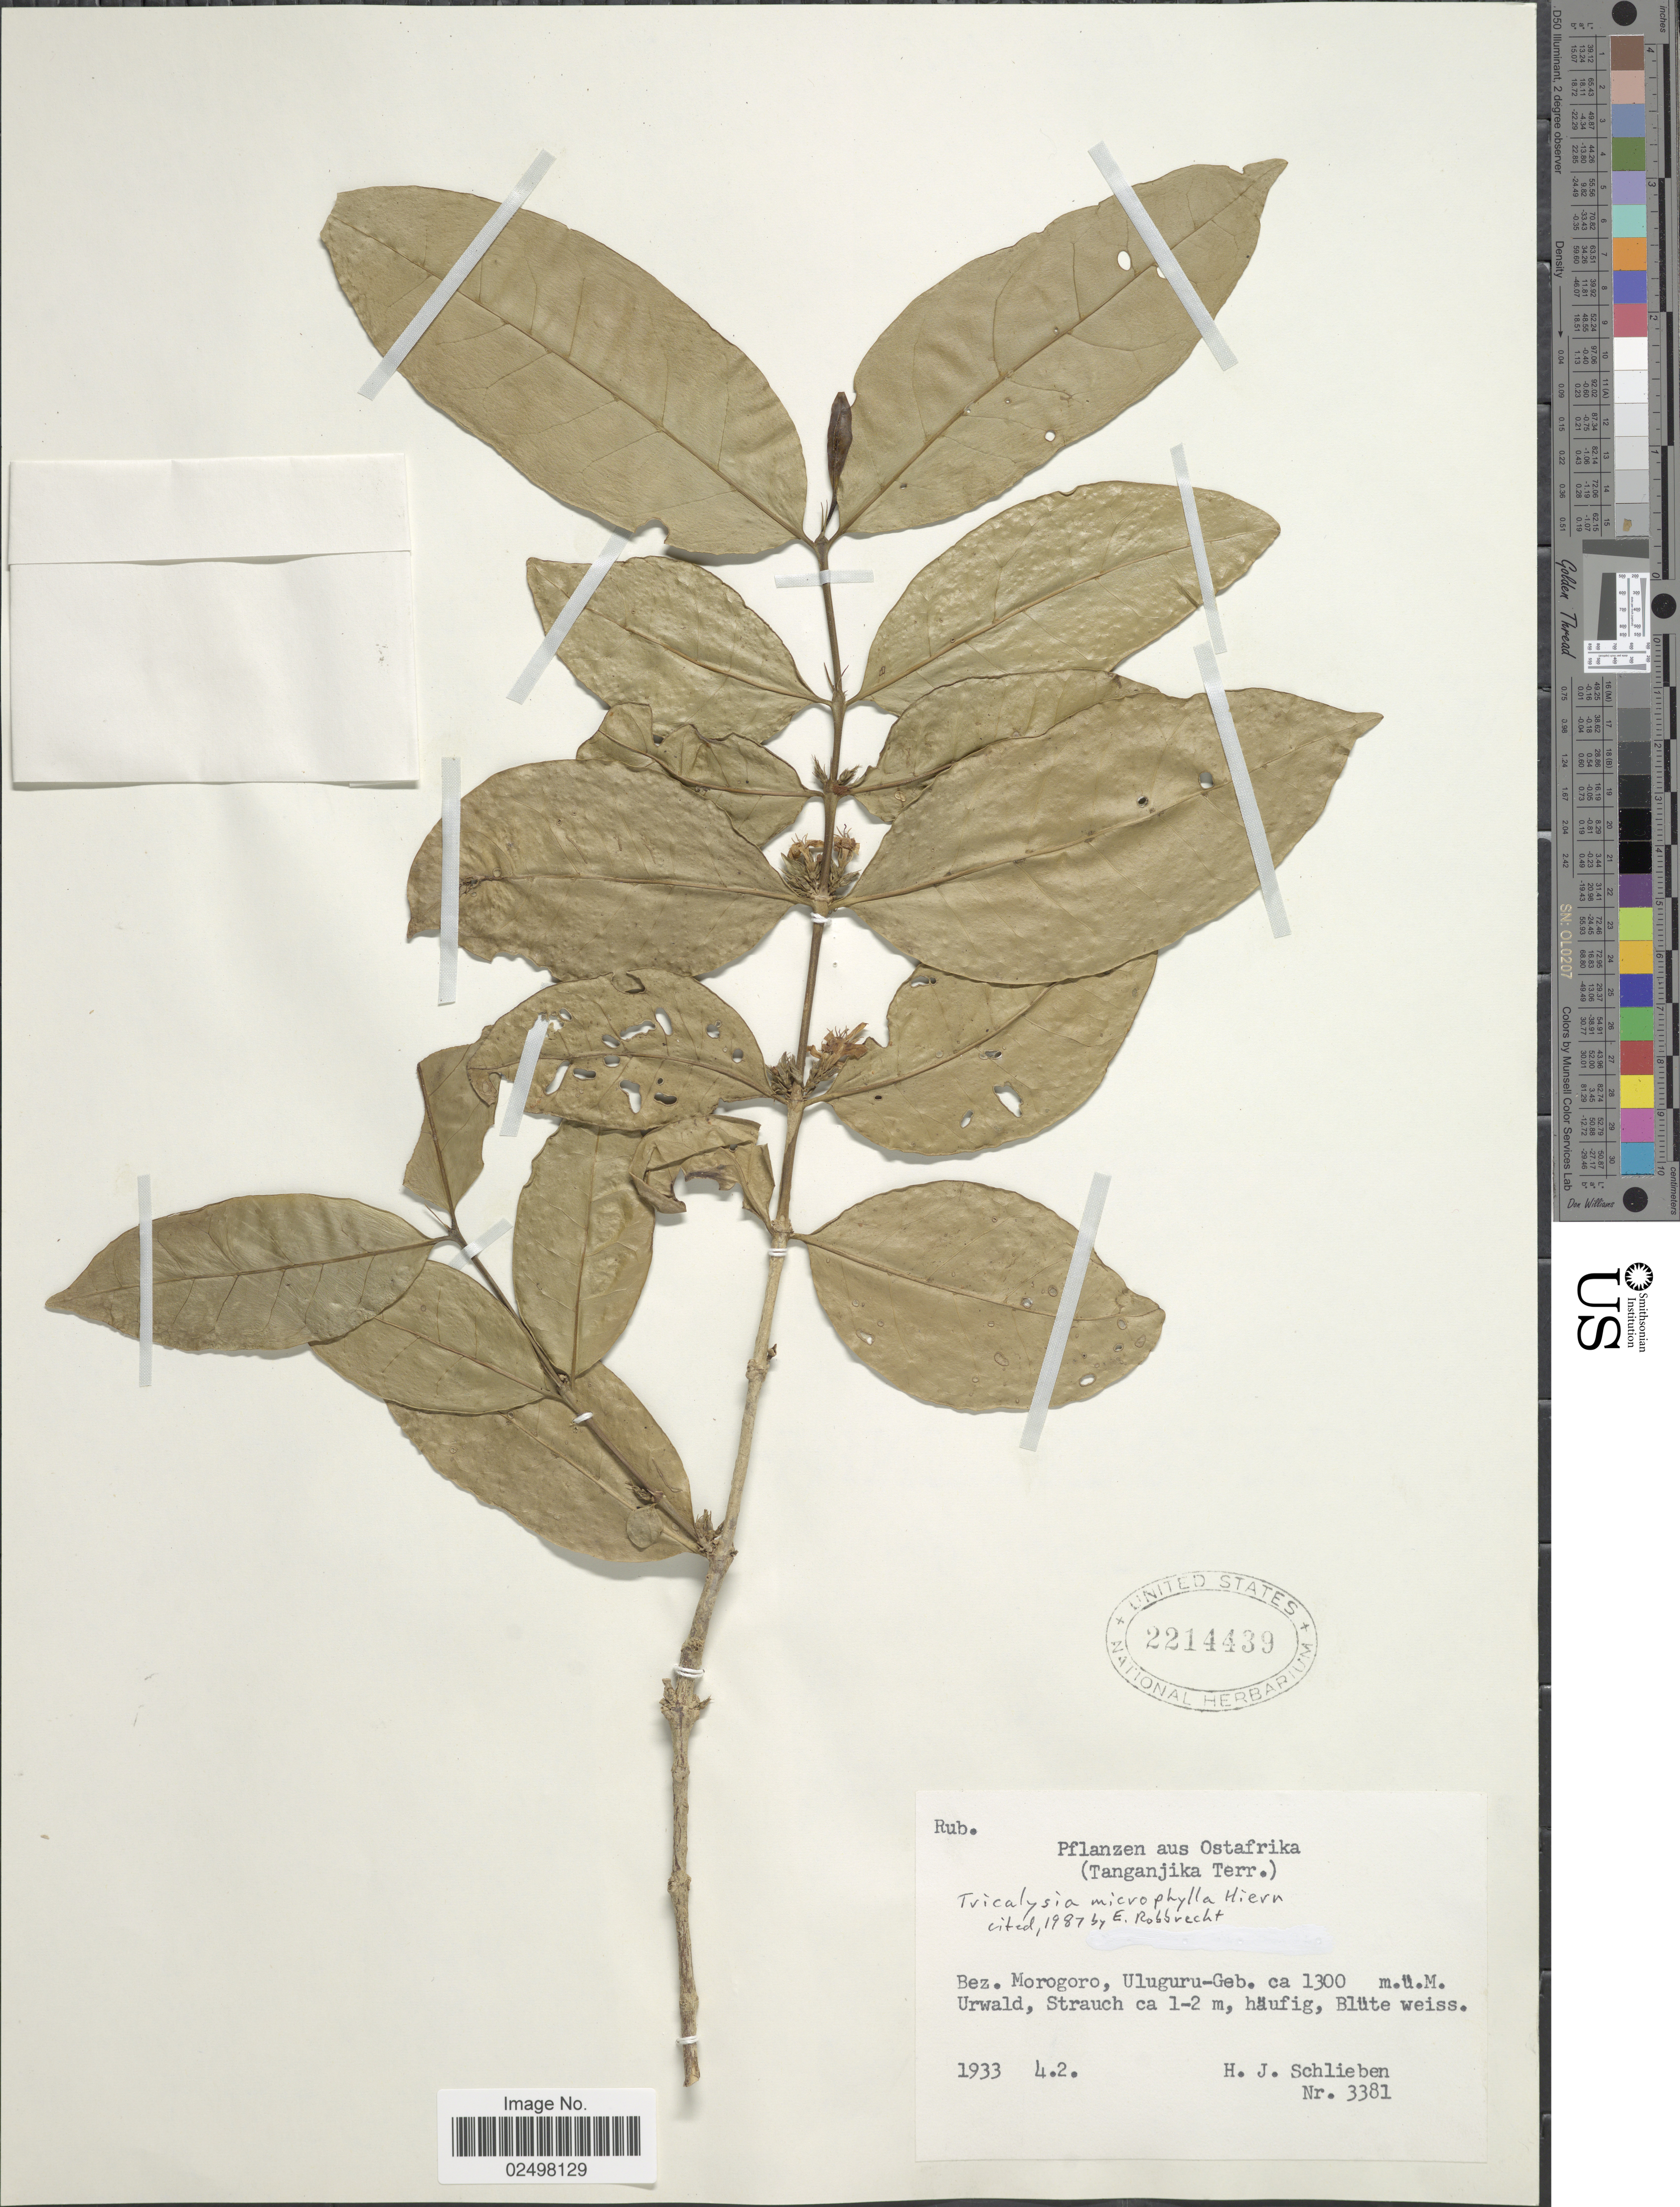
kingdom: Plantae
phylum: Tracheophyta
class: Magnoliopsida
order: Gentianales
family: Rubiaceae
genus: Tricalysia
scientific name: Tricalysia microphylla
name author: Hiern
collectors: H. J. Schlieben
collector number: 3381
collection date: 1933-04-02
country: Tanzania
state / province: Morogoro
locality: Aus Ostafrika (Tanganjika Terr.), Bez. Morogoro, Uluguru-Geb., Urwald, Strauch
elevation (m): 1300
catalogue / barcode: US 2214439